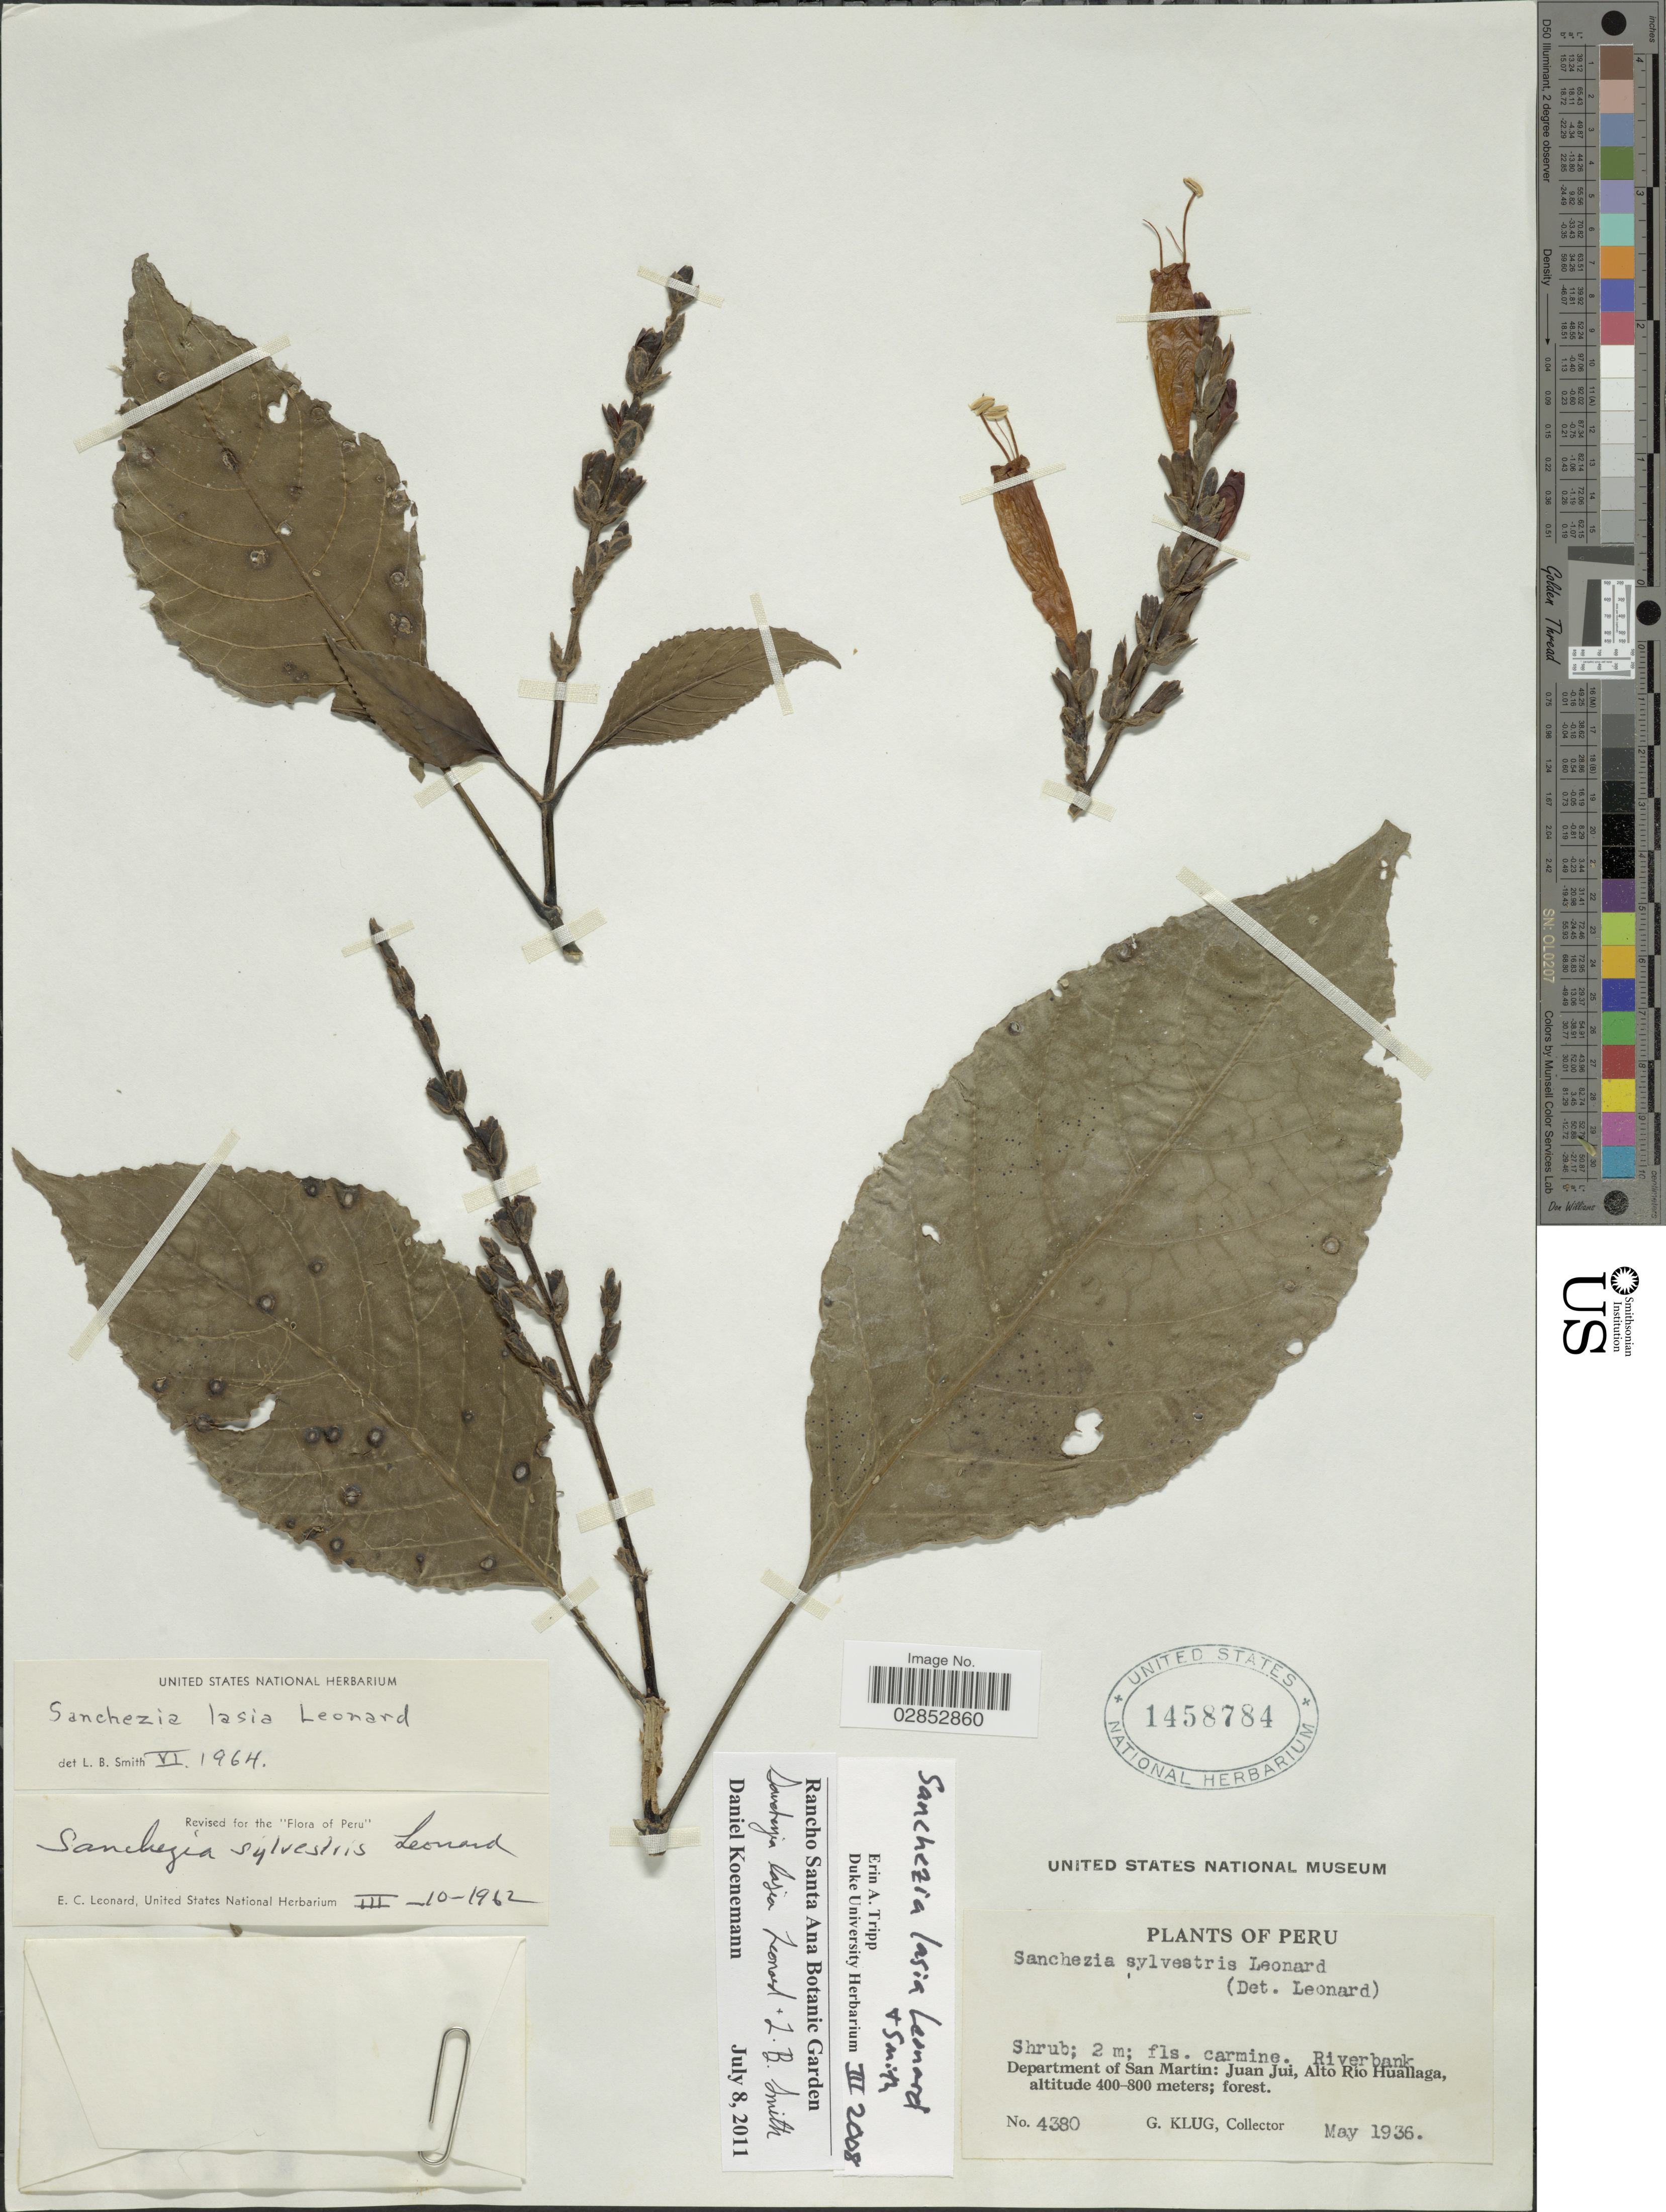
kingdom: Plantae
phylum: Tracheophyta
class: Magnoliopsida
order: Lamiales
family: Acanthaceae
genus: Sanchezia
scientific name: Sanchezia lasia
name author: Leonard & L.B. Sm.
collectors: G. Klug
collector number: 4380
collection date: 1936-05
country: Peru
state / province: San Martín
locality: Department of San Martín: Juan Jui, Alto Río Huallaga.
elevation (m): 400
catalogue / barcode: US 1458784